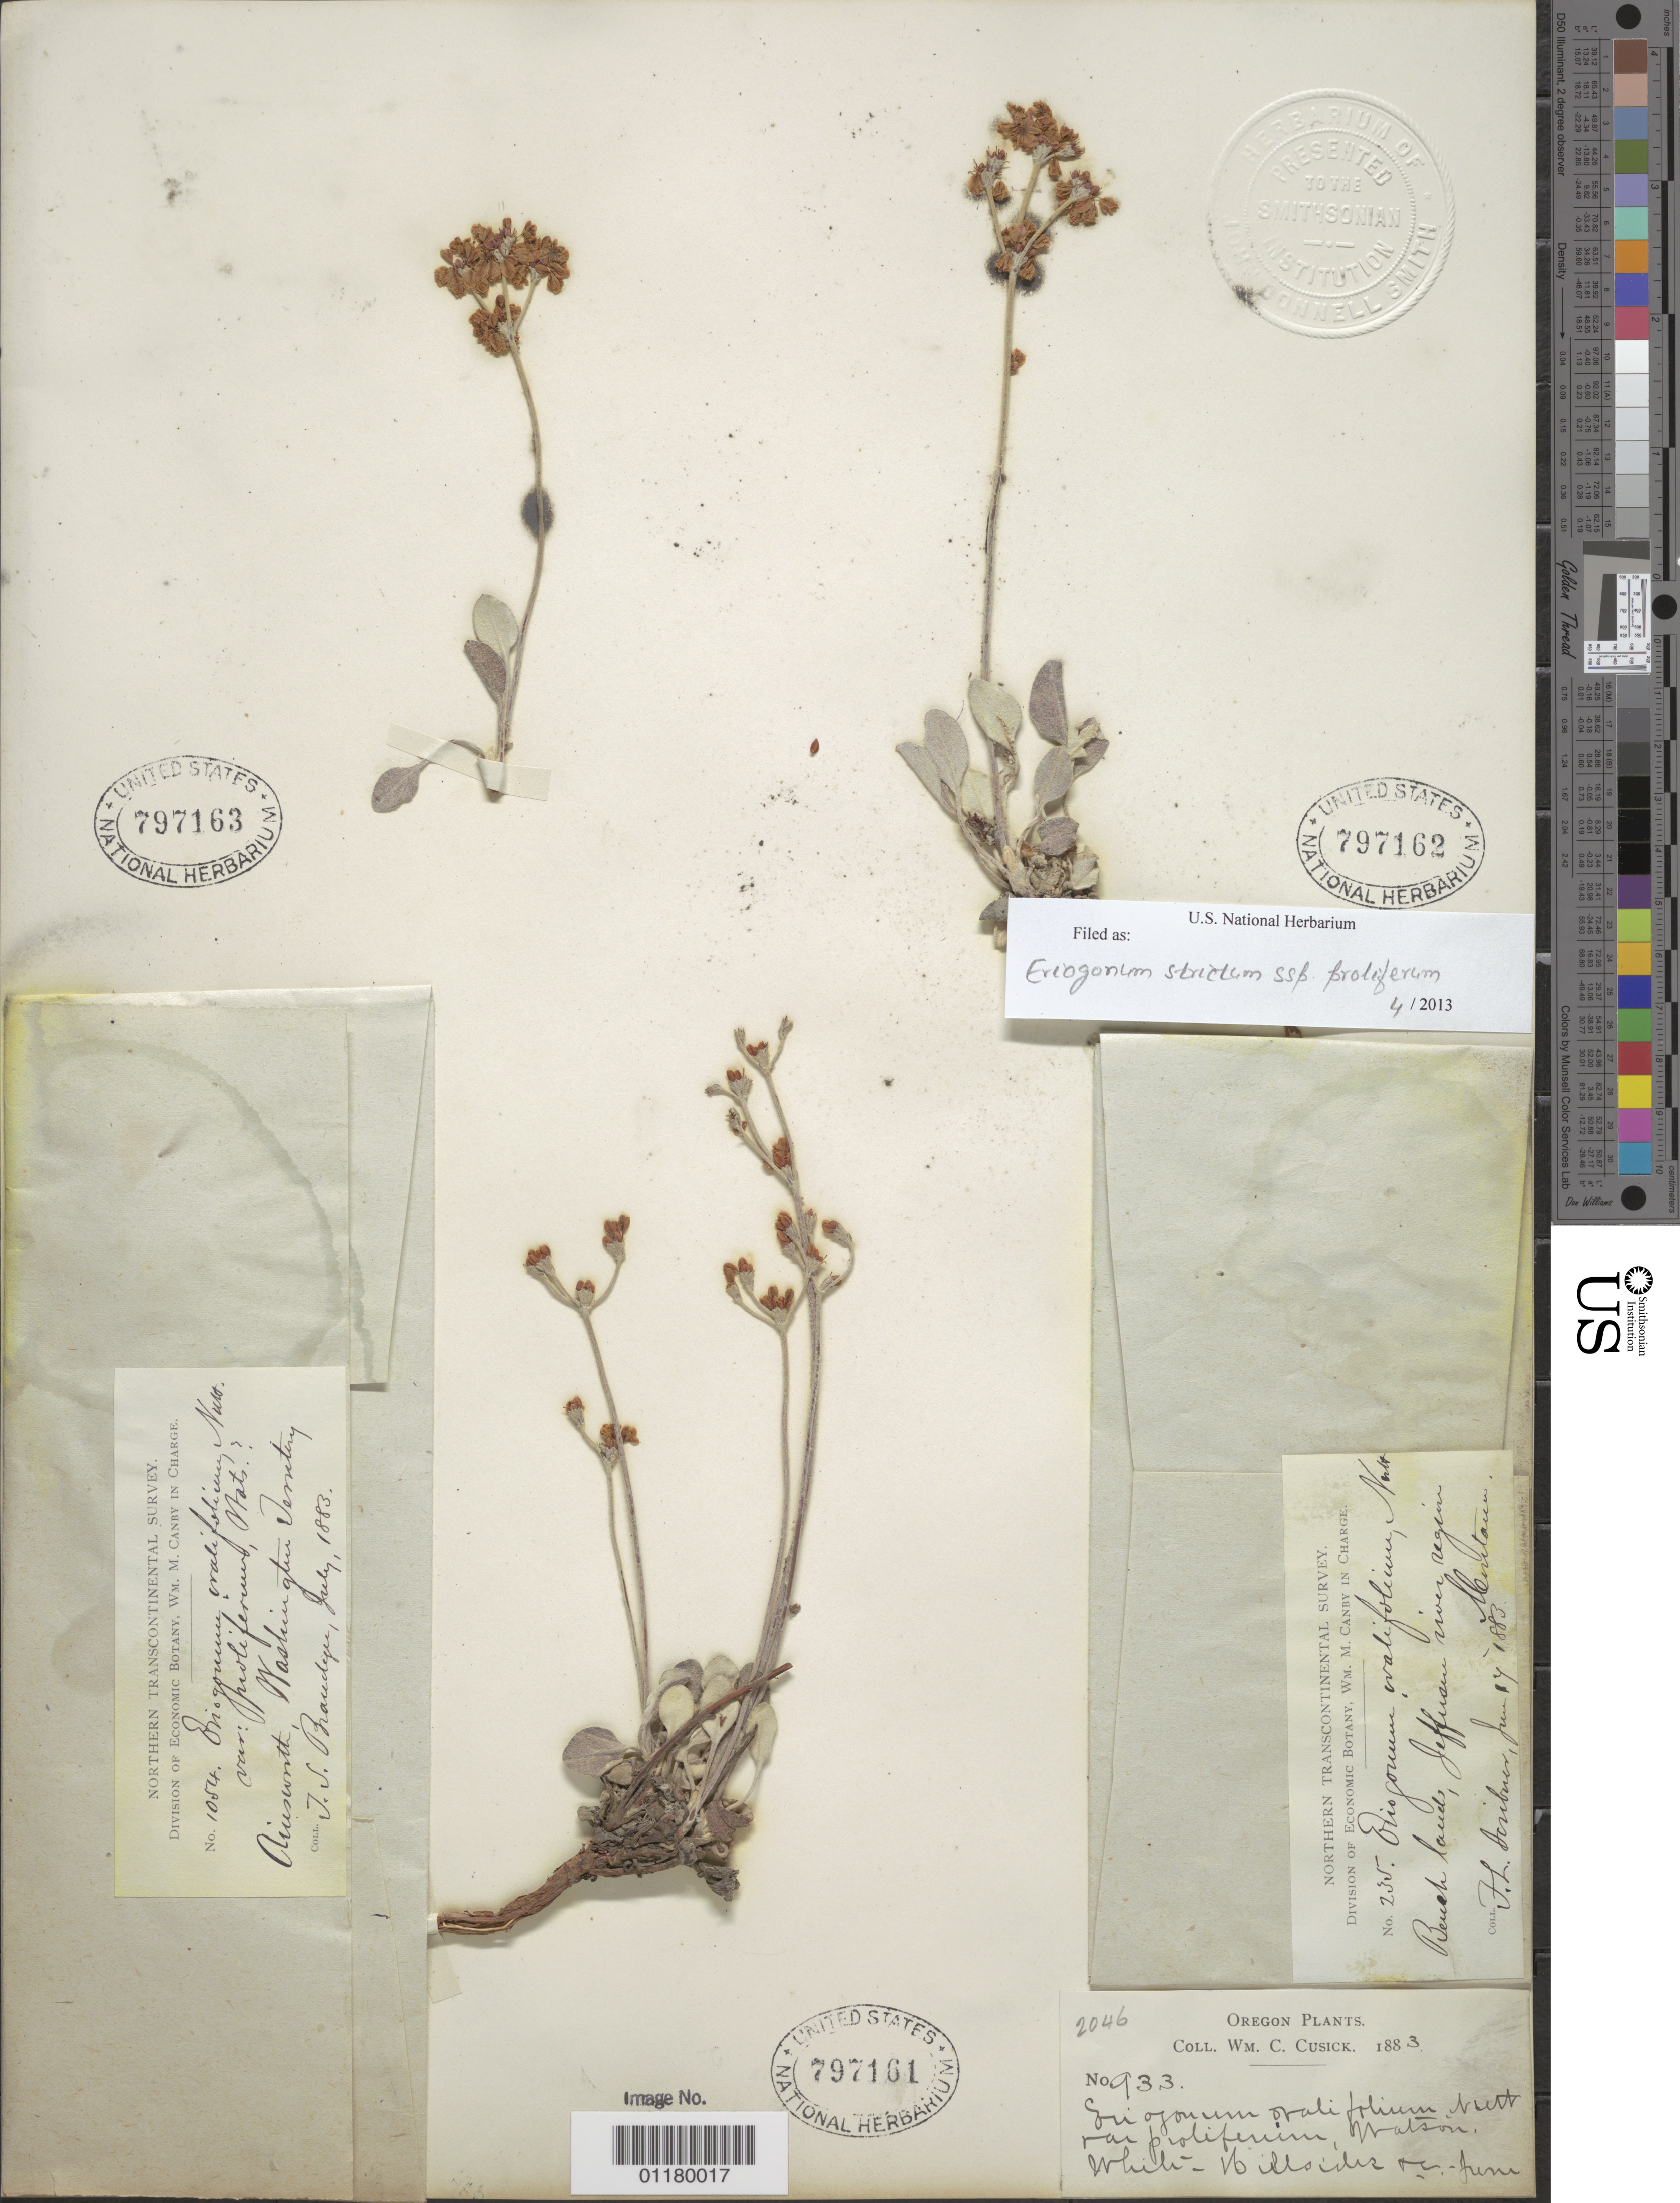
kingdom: Plantae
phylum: Tracheophyta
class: Magnoliopsida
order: Caryophyllales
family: Polygonaceae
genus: Eriogonum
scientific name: Eriogonum strictum subsp. proliferum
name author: (Torr. & A. Gray) S. Stokes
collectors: W. C. Cusick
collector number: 933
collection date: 1883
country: United States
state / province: Oregon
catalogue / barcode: US 797161-3